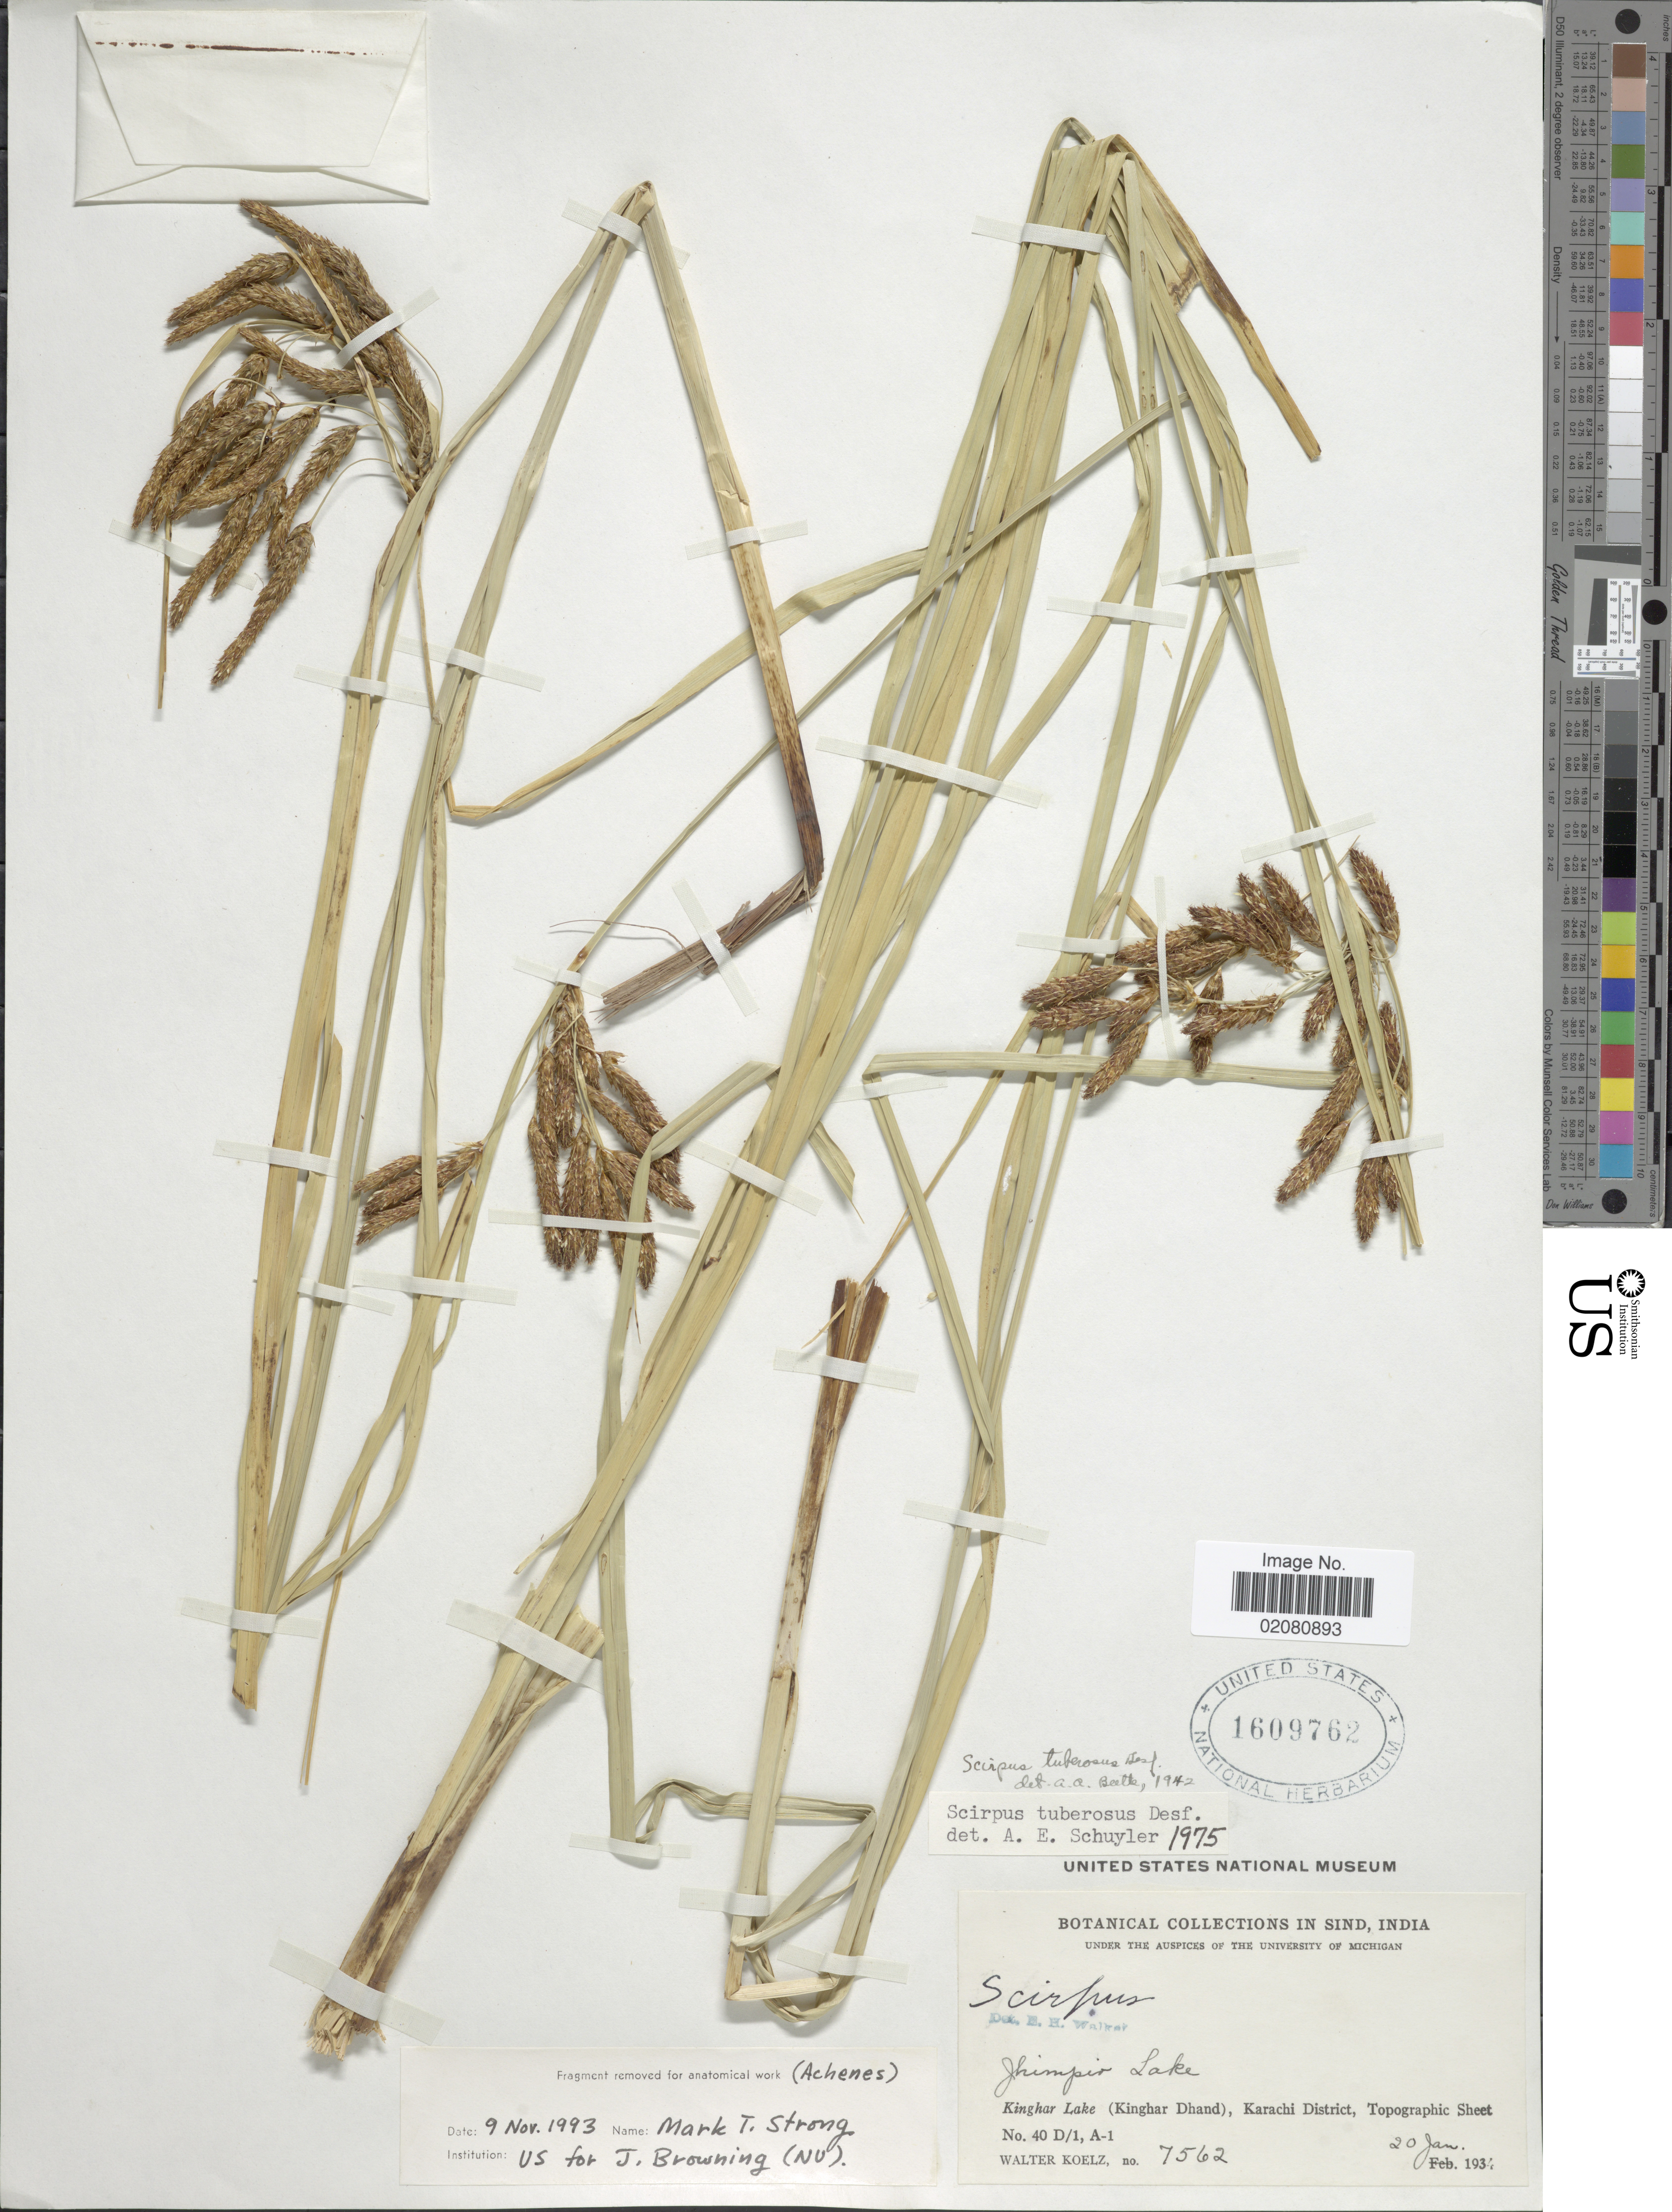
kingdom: Plantae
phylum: Tracheophyta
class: Liliopsida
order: Poales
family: Cyperaceae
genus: Bolboschoenus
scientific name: Bolboschoenus glaucus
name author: (Lam.) S.G. Sm.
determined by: Strong, Mark T., (BOT), Smithsonian Institution - National Museum of Natural History (UNITED STATES)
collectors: W. N. Koelz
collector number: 7562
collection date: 1934-01-20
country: Pakistan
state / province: Sindh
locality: Jhimpir Lake. Kinghar Lake (Kinghar Dhand), Karachi District, Topographic Sheet No. 40 D/1, A-1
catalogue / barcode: US 1609762